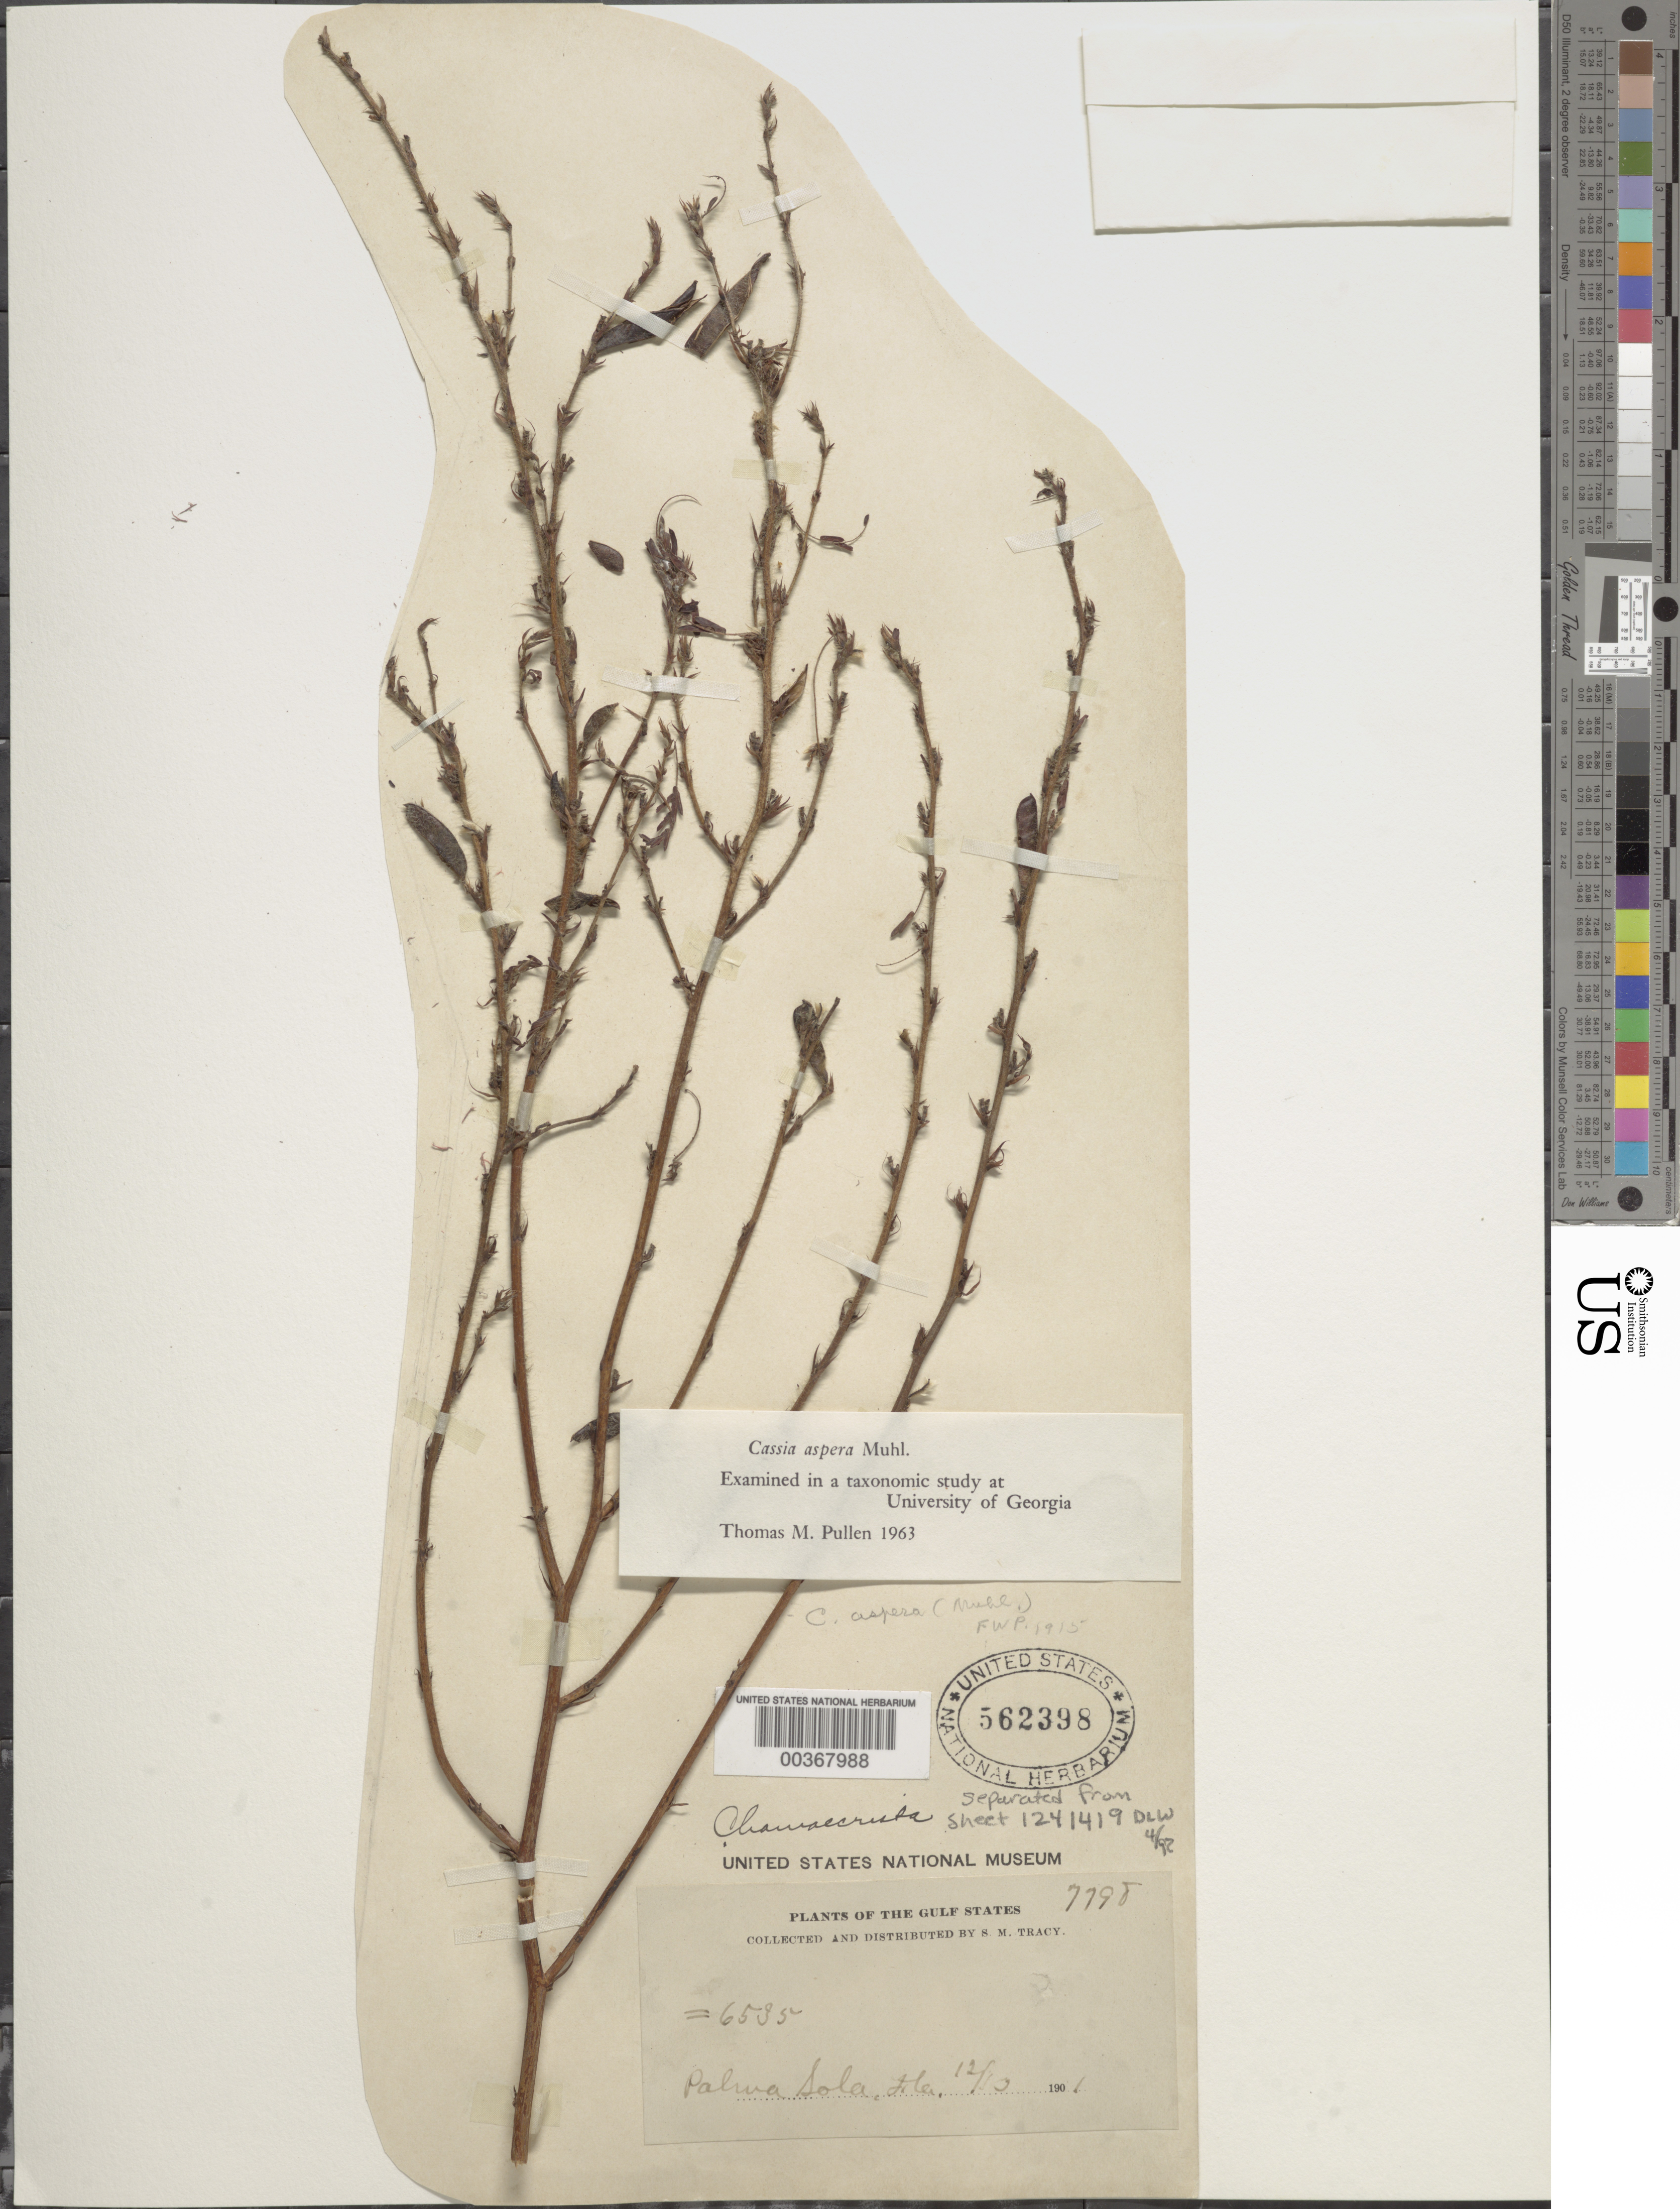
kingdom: Plantae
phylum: Tracheophyta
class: Magnoliopsida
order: Fabales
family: Fabaceae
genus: Chamaecrista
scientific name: Chamaecrista nictitans var. aspera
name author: (Muhl. ex Elliot) H.S. Irwin & Barneby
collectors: S. M. Tracy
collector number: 7798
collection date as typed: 12 Dec 1901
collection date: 1901-12-12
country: United States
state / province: Florida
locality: Palma sola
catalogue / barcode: US 562398